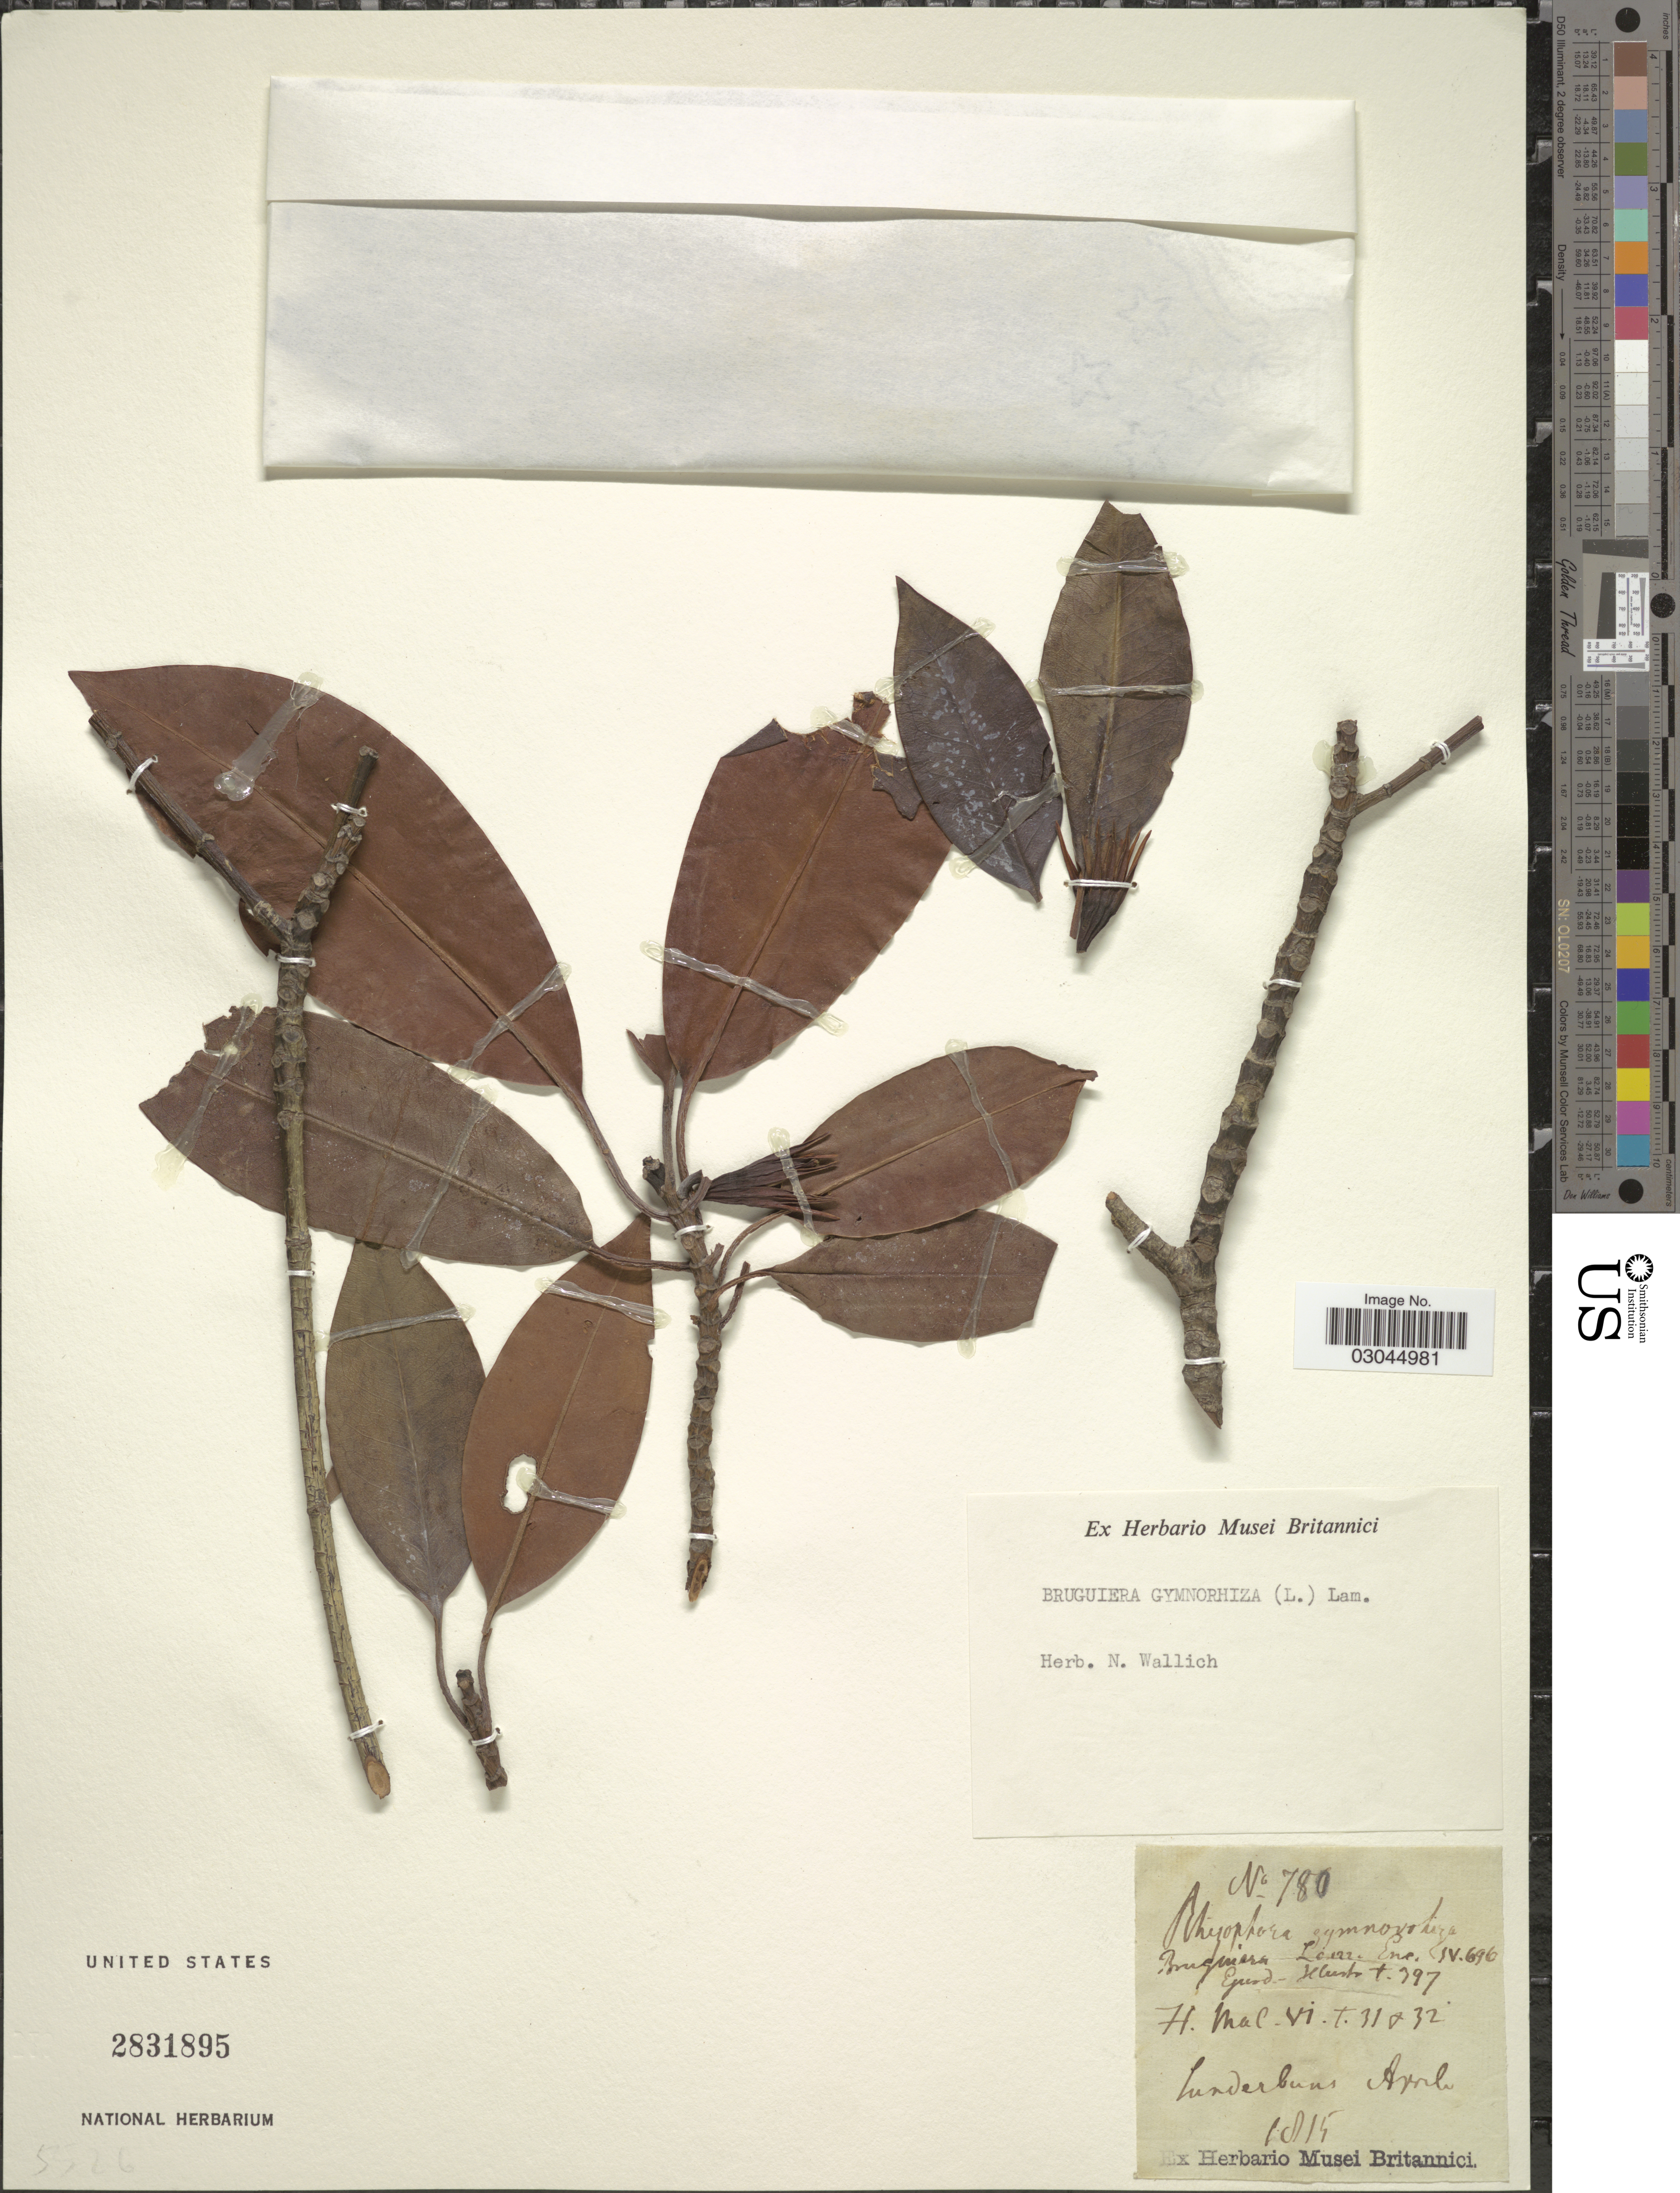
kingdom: Plantae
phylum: Tracheophyta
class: Magnoliopsida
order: Malpighiales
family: Rhizophoraceae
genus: Bruguiera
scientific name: Bruguiera gymnorhiza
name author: (L.) Savigny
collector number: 780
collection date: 1815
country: India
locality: Sunderbans Aroh [interpreted].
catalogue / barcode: US 2831895